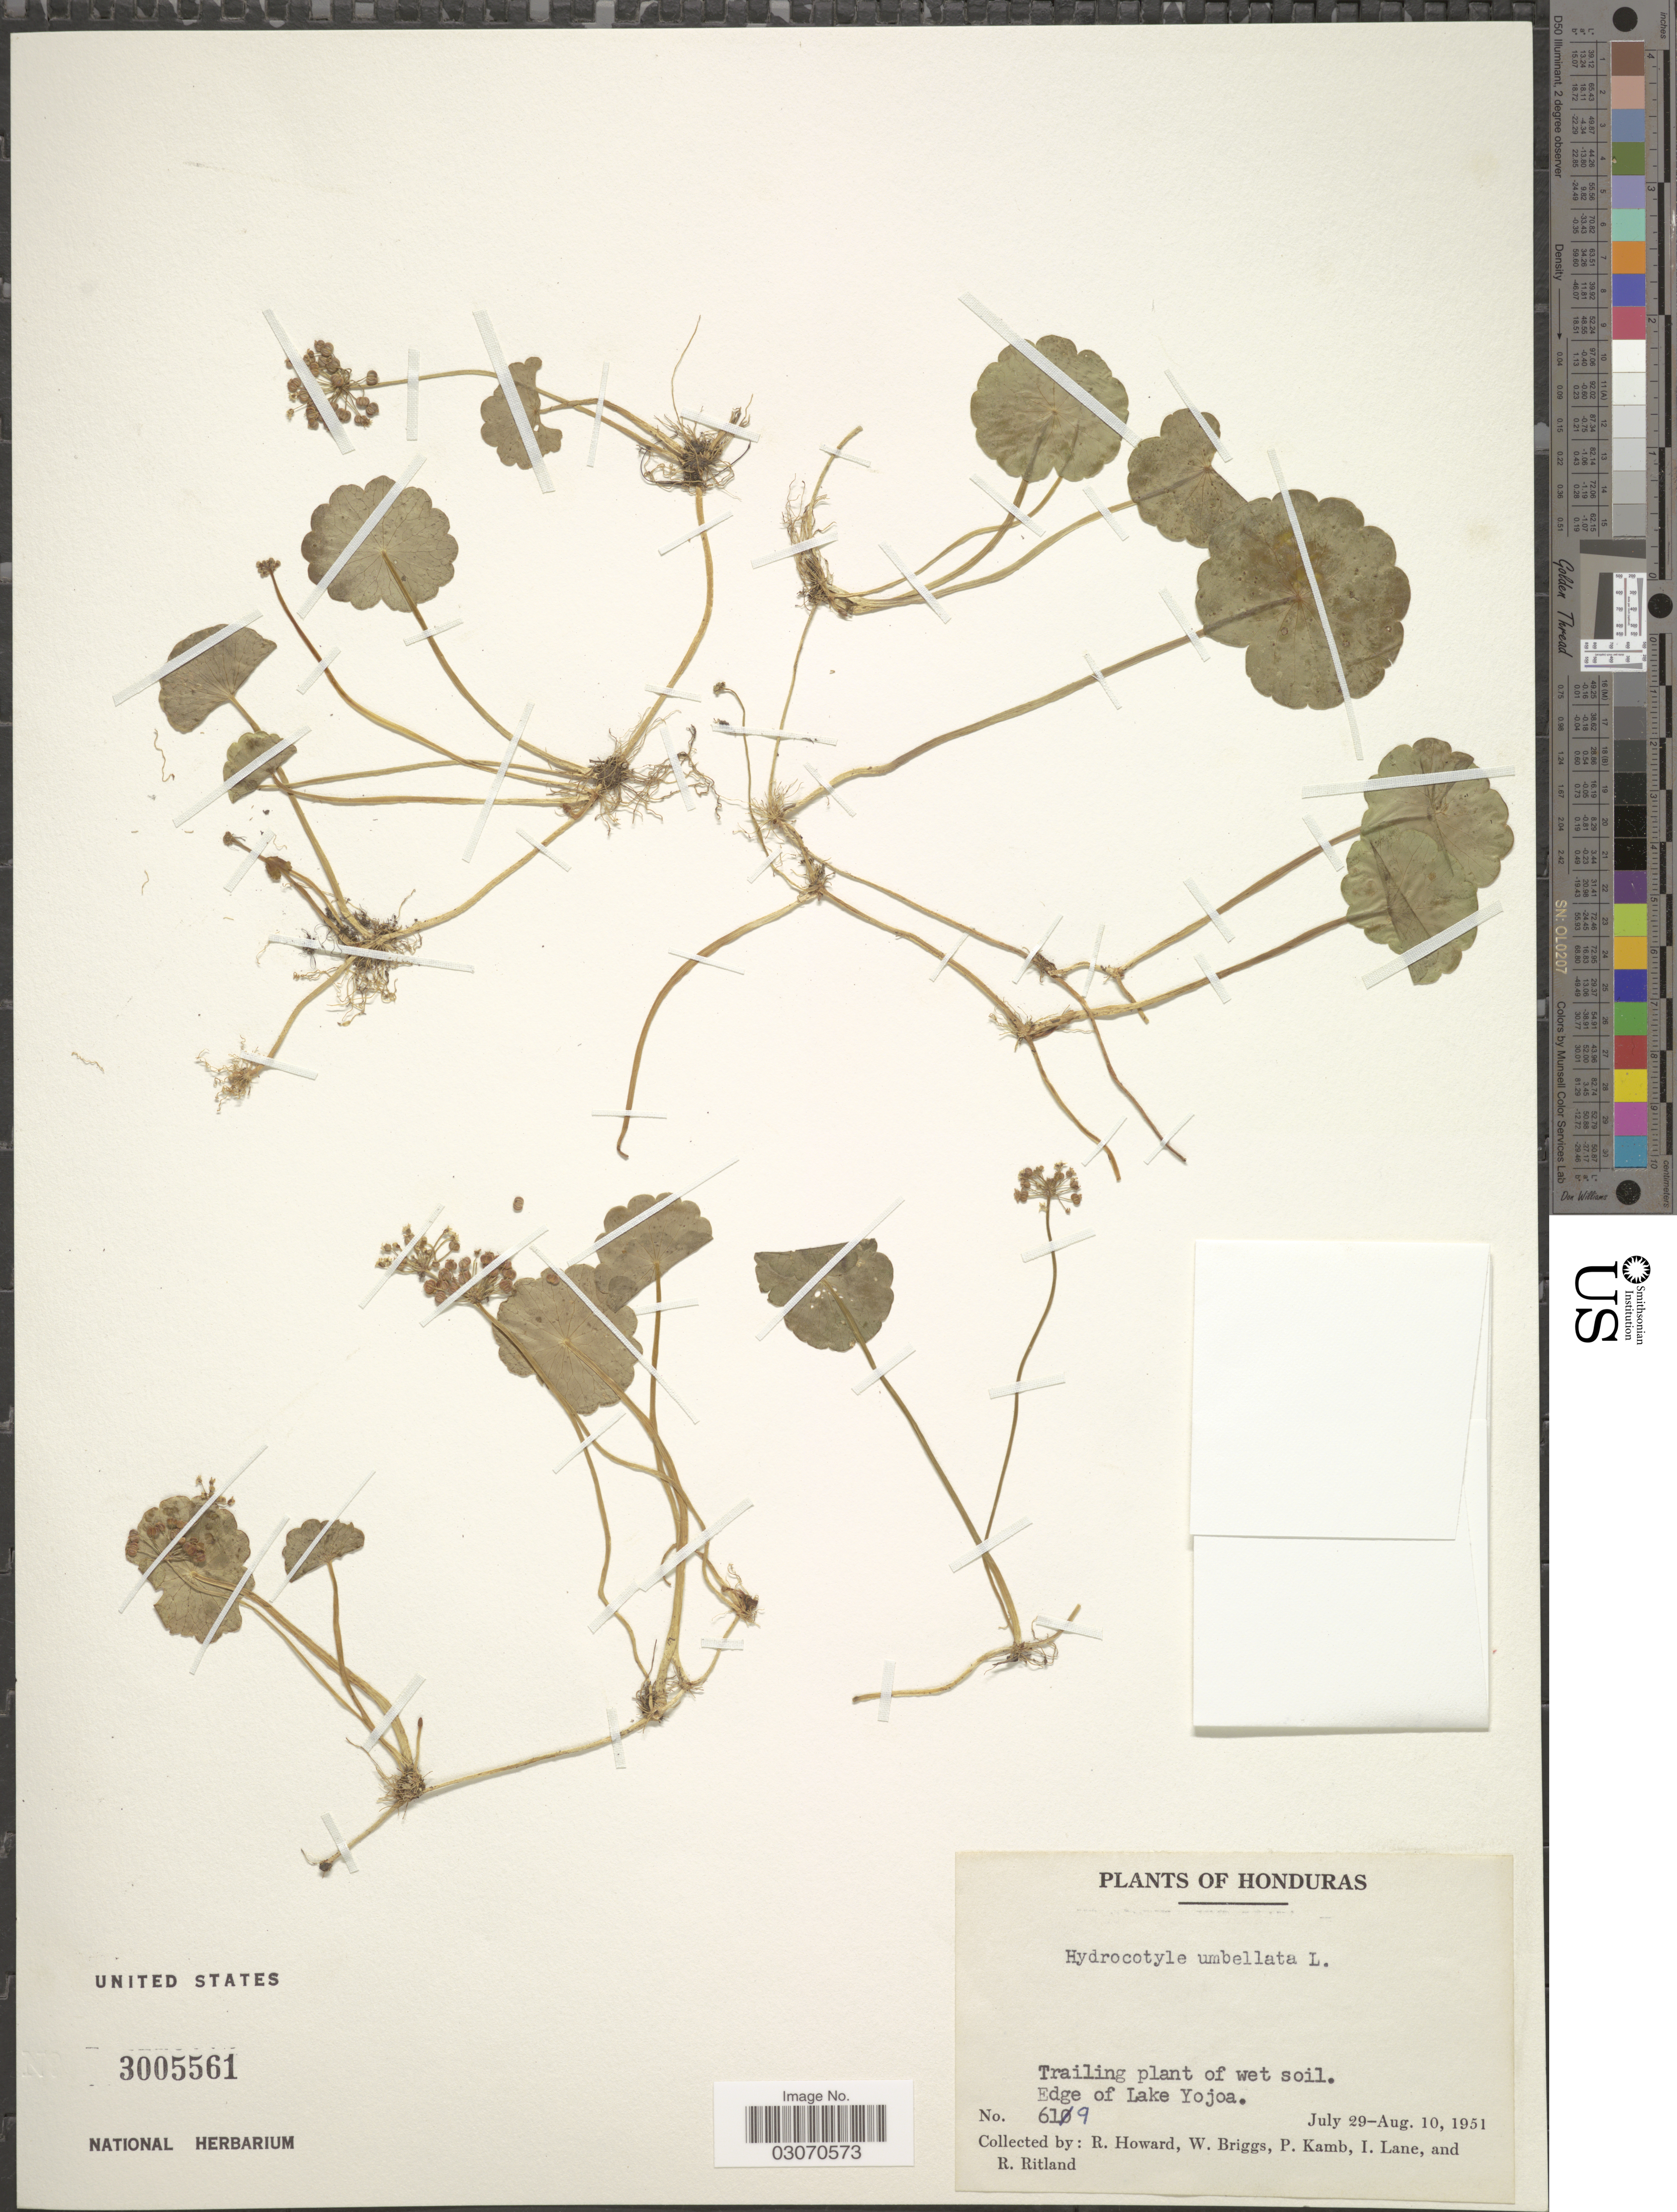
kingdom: Plantae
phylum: Tracheophyta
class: Magnoliopsida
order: Apiales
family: Araliaceae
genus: Hydrocotyle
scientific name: Hydrocotyle umbellata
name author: L.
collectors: R. Howard, W. Briggs, P. Kamb, I. Lane & R. Ritland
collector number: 619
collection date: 1951-07-29/1951-08-10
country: Honduras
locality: Edge of Lake Yojoa.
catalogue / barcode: US 3005561